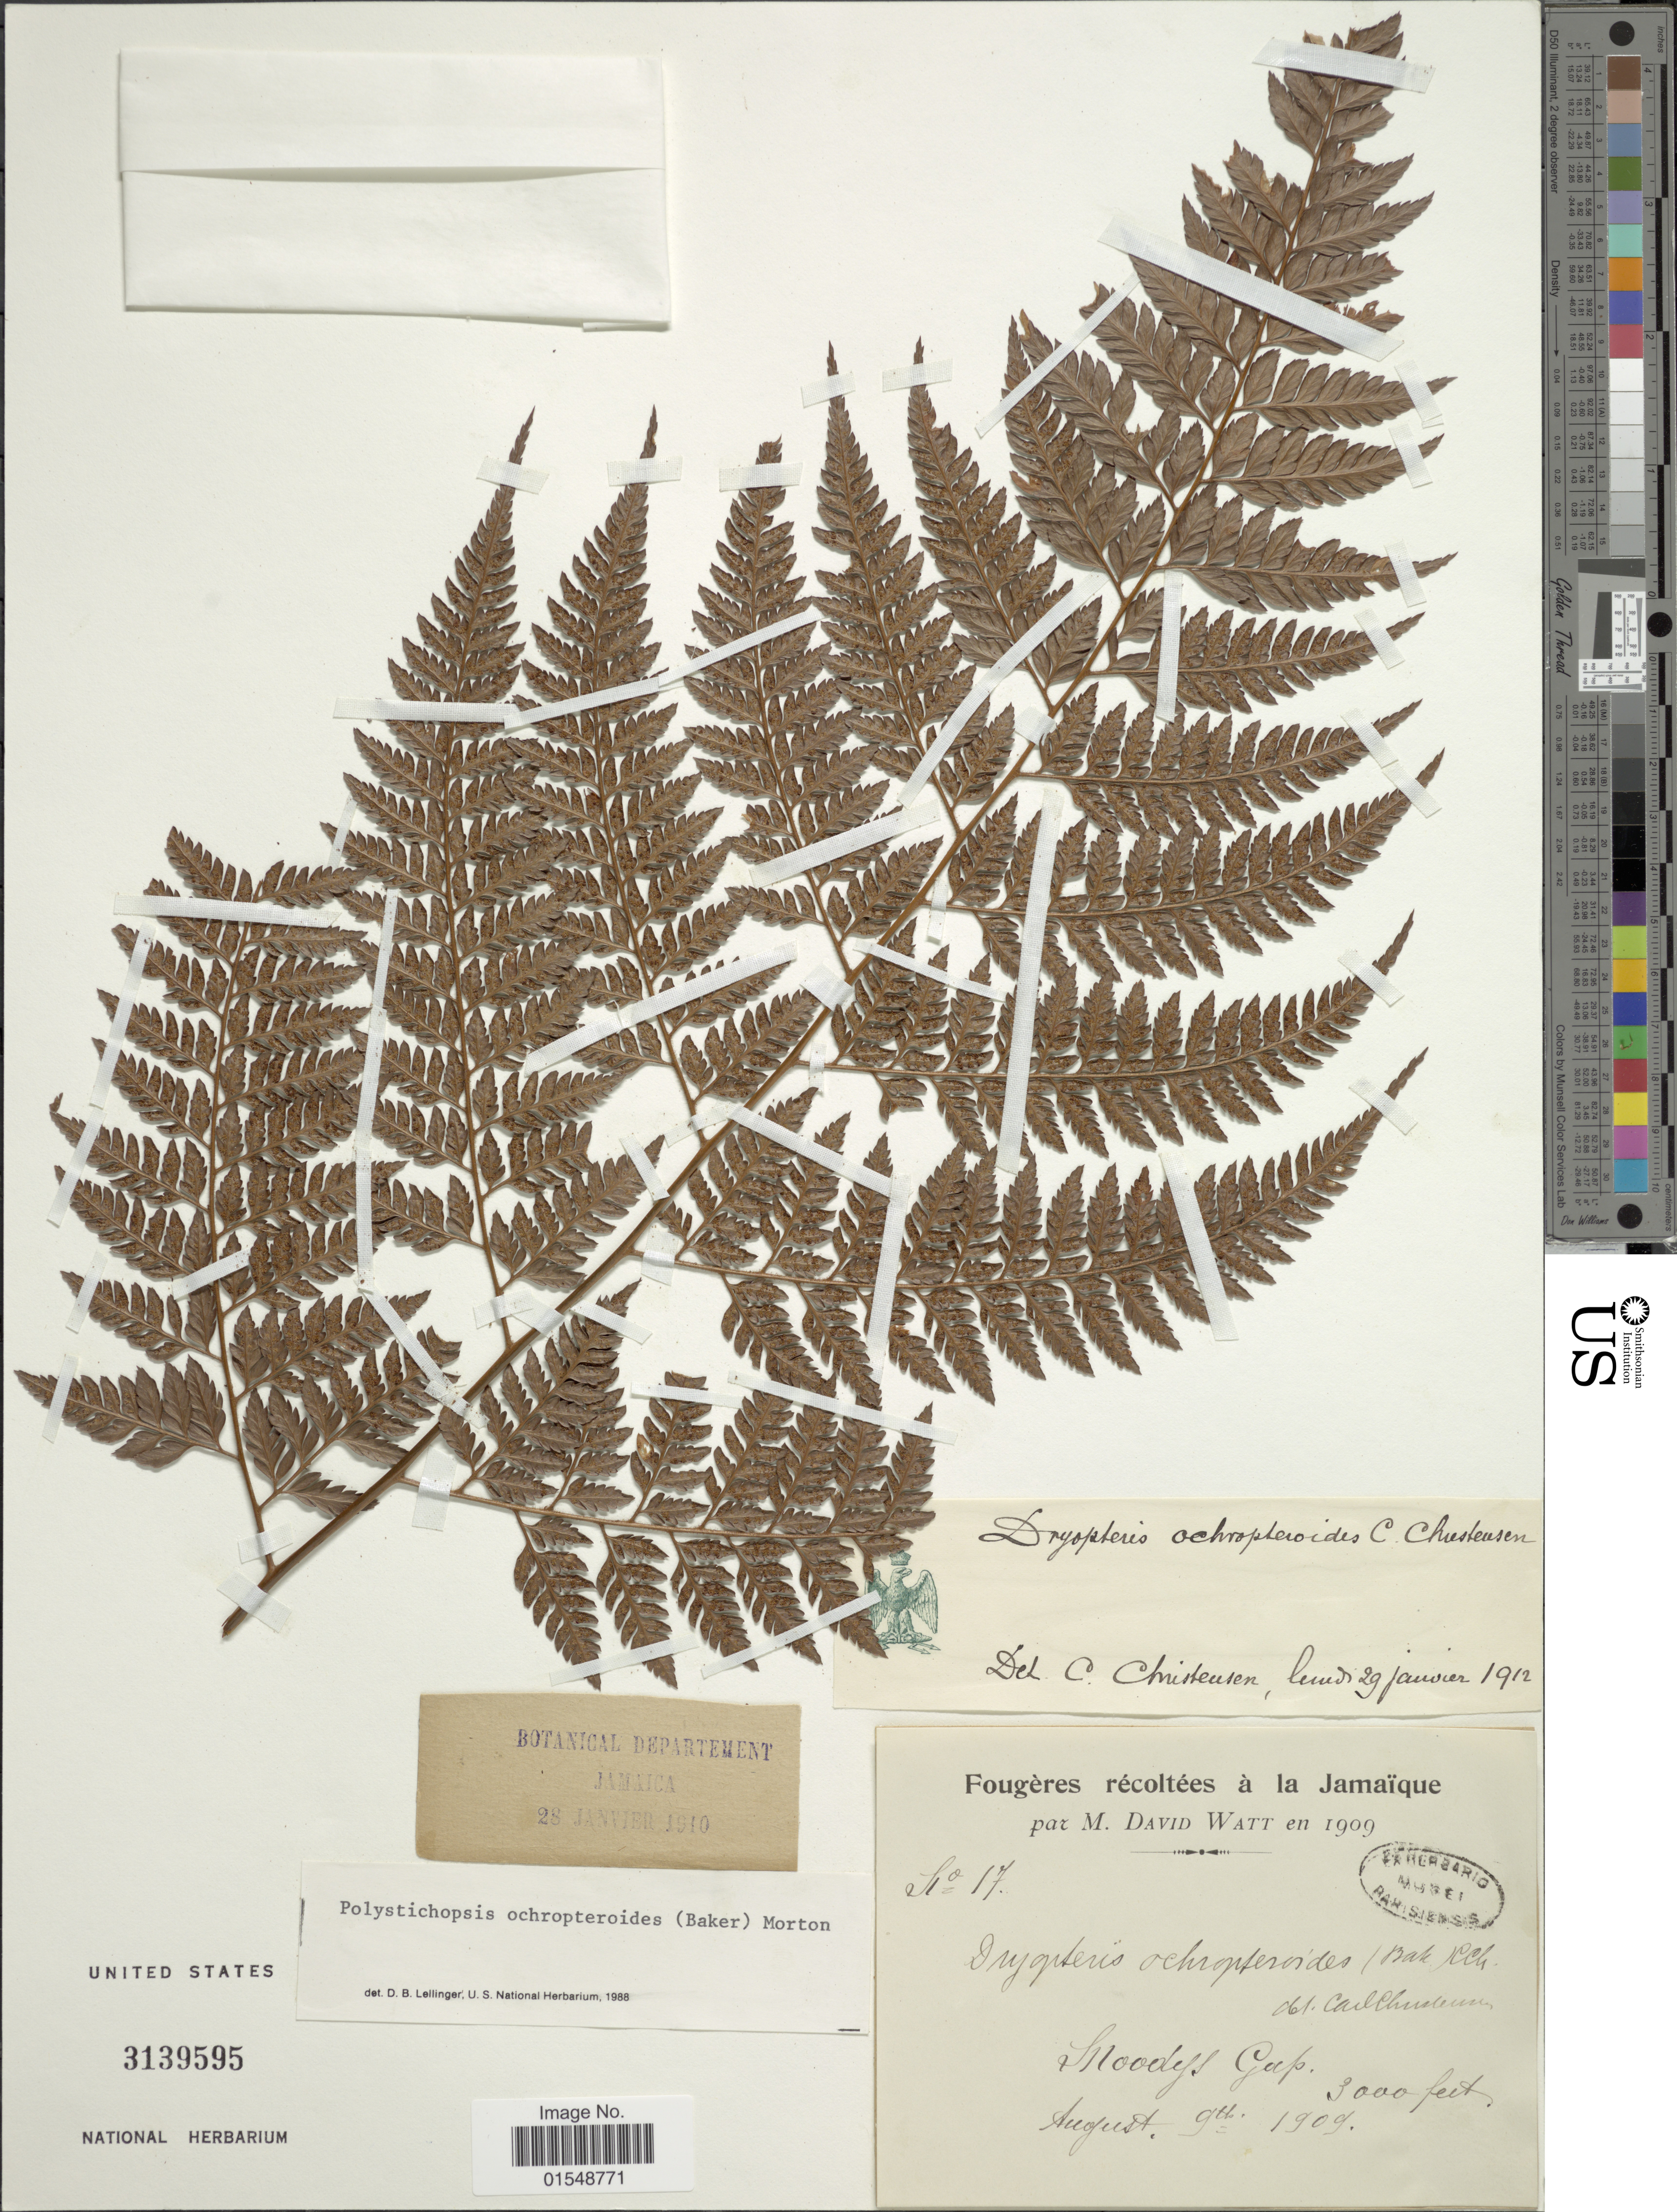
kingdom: Plantae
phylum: Tracheophyta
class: Polypodiopsida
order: Polypodiales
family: Dryopteridaceae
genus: Arachniodes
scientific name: Arachniodes ochropteroides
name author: (Baker) C. Chr.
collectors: D. A. P. Watt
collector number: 17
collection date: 1909-08-09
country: Jamaica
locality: Moodys Gap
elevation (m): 914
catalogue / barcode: US 3139595